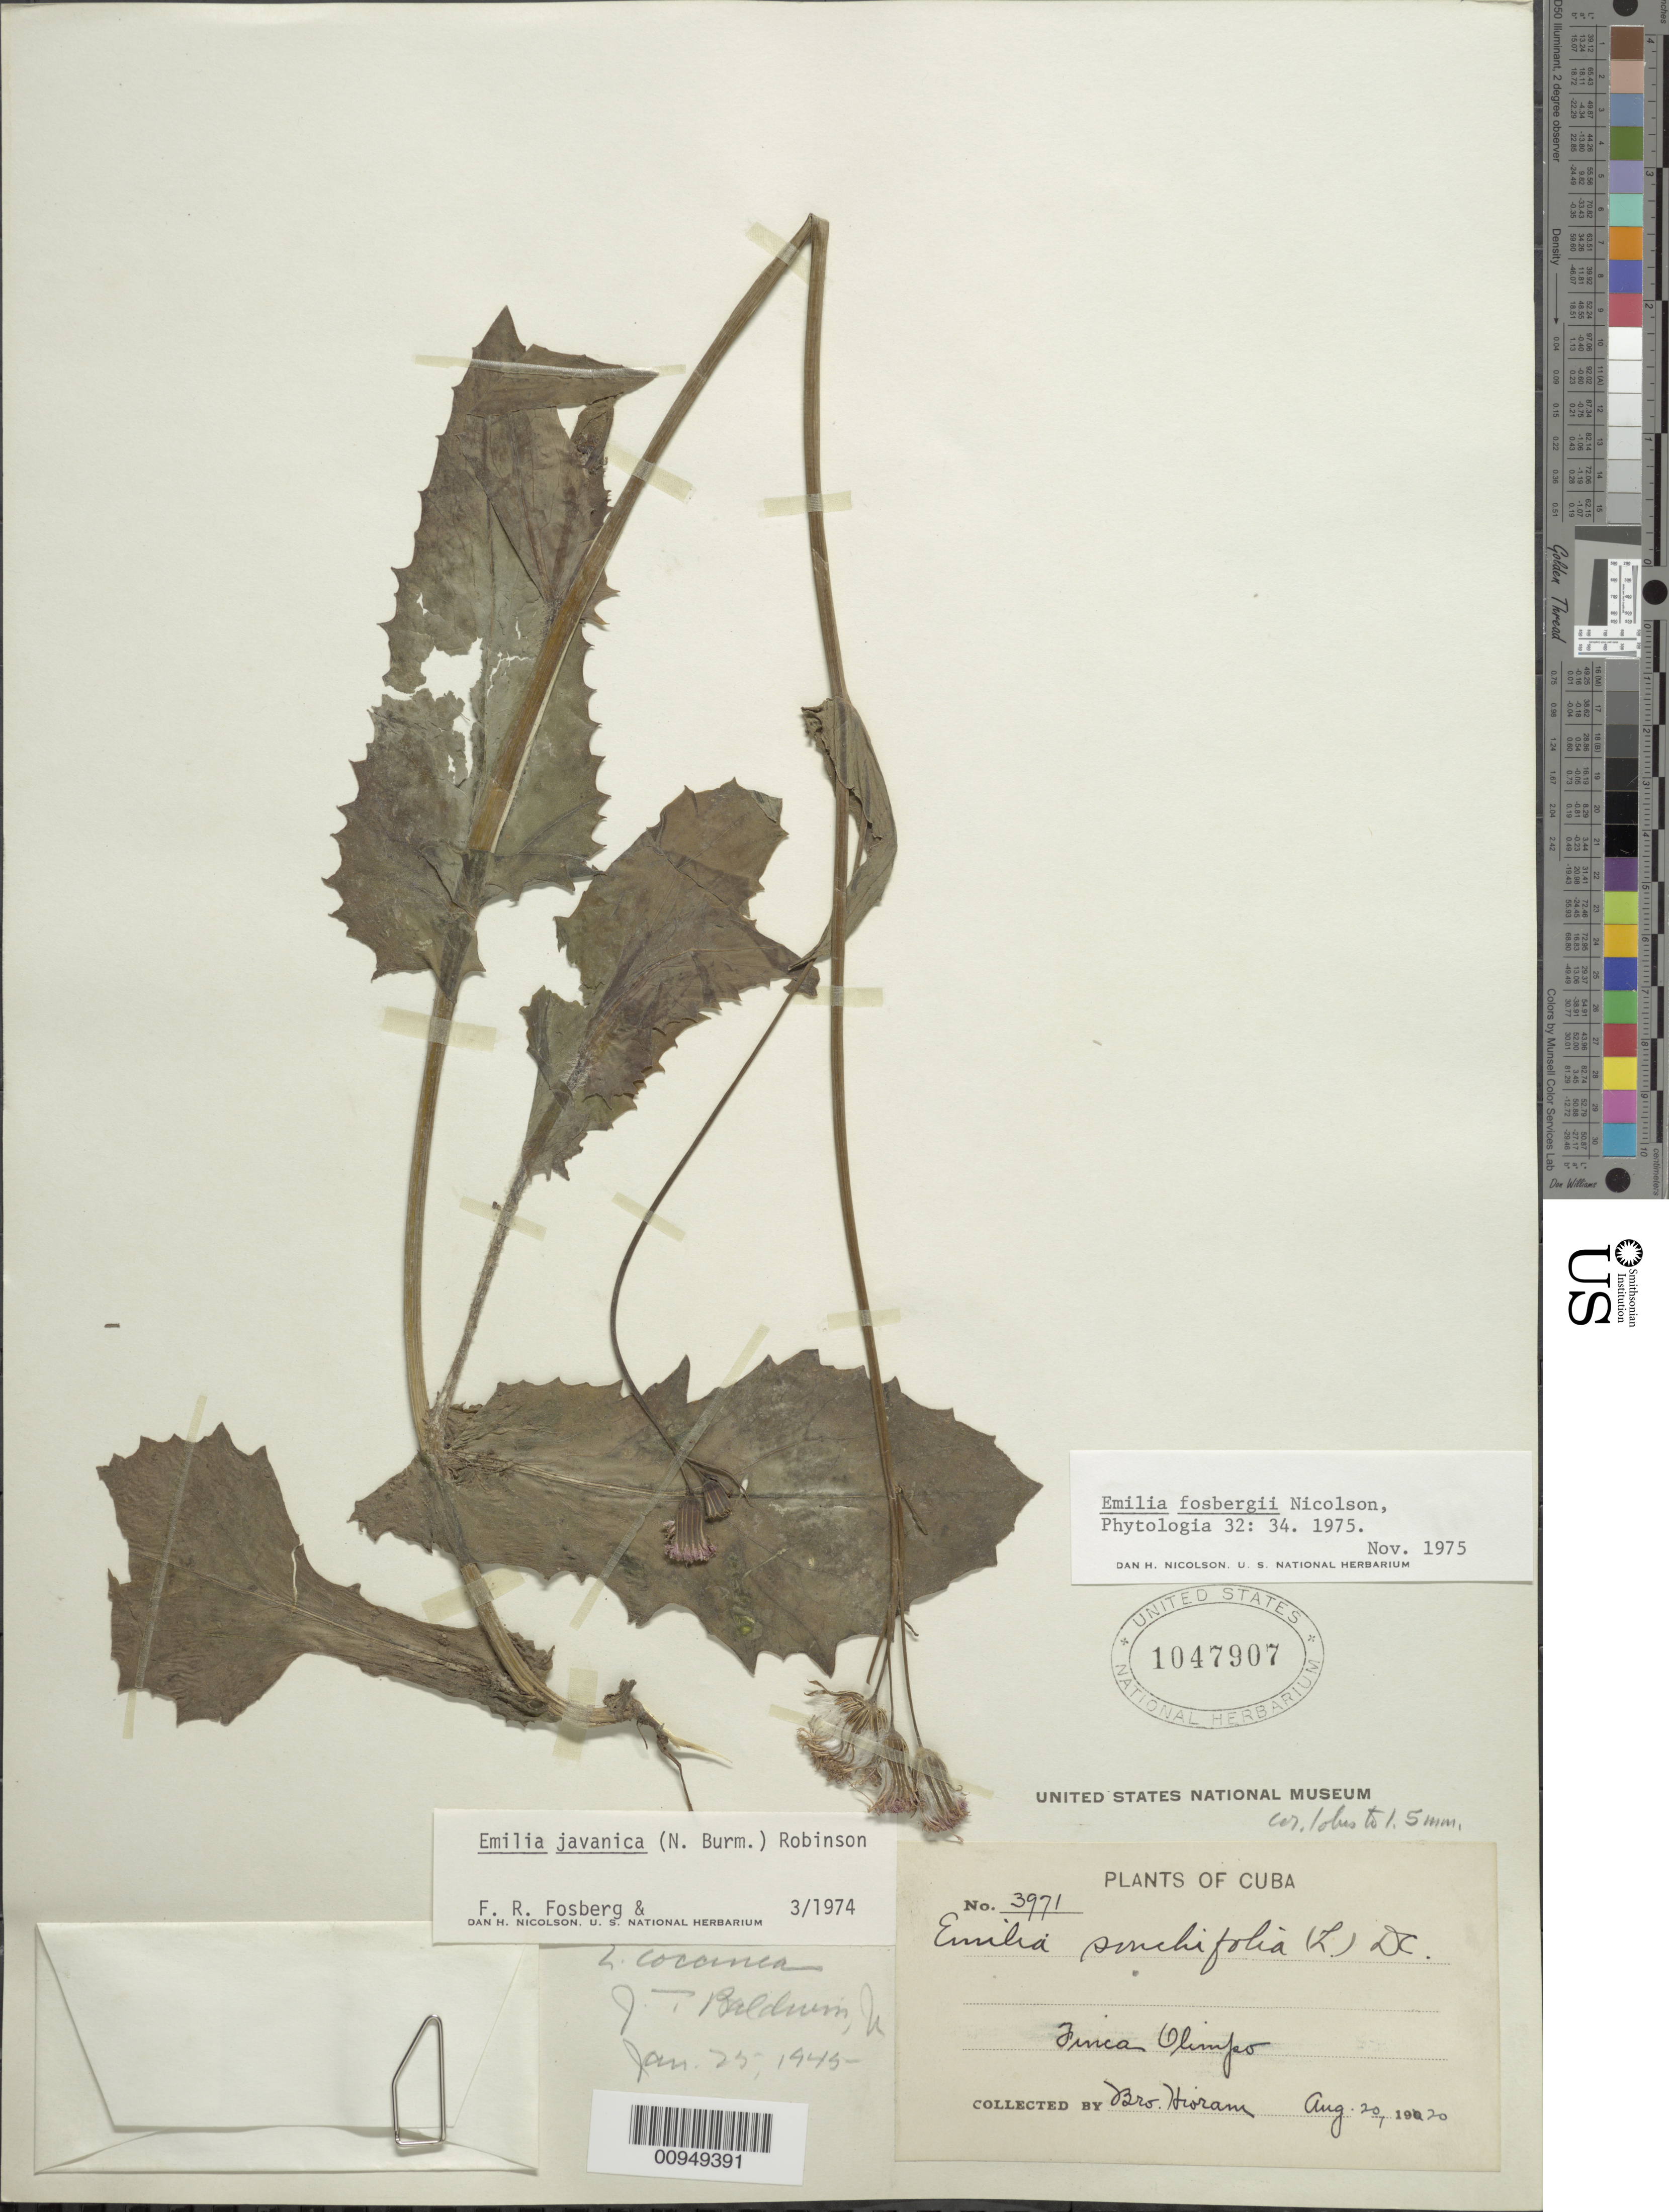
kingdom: Plantae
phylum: Tracheophyta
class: Magnoliopsida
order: Asterales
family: Asteraceae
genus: Emilia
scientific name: Emilia fosbergii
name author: Nicolson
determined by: Nicolson, Dan H.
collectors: Bro. Hioram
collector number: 3971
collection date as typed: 20 Aug 1920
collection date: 1920-08-20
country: Cuba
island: Cuba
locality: Finca "Olirupo"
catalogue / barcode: US 1047907